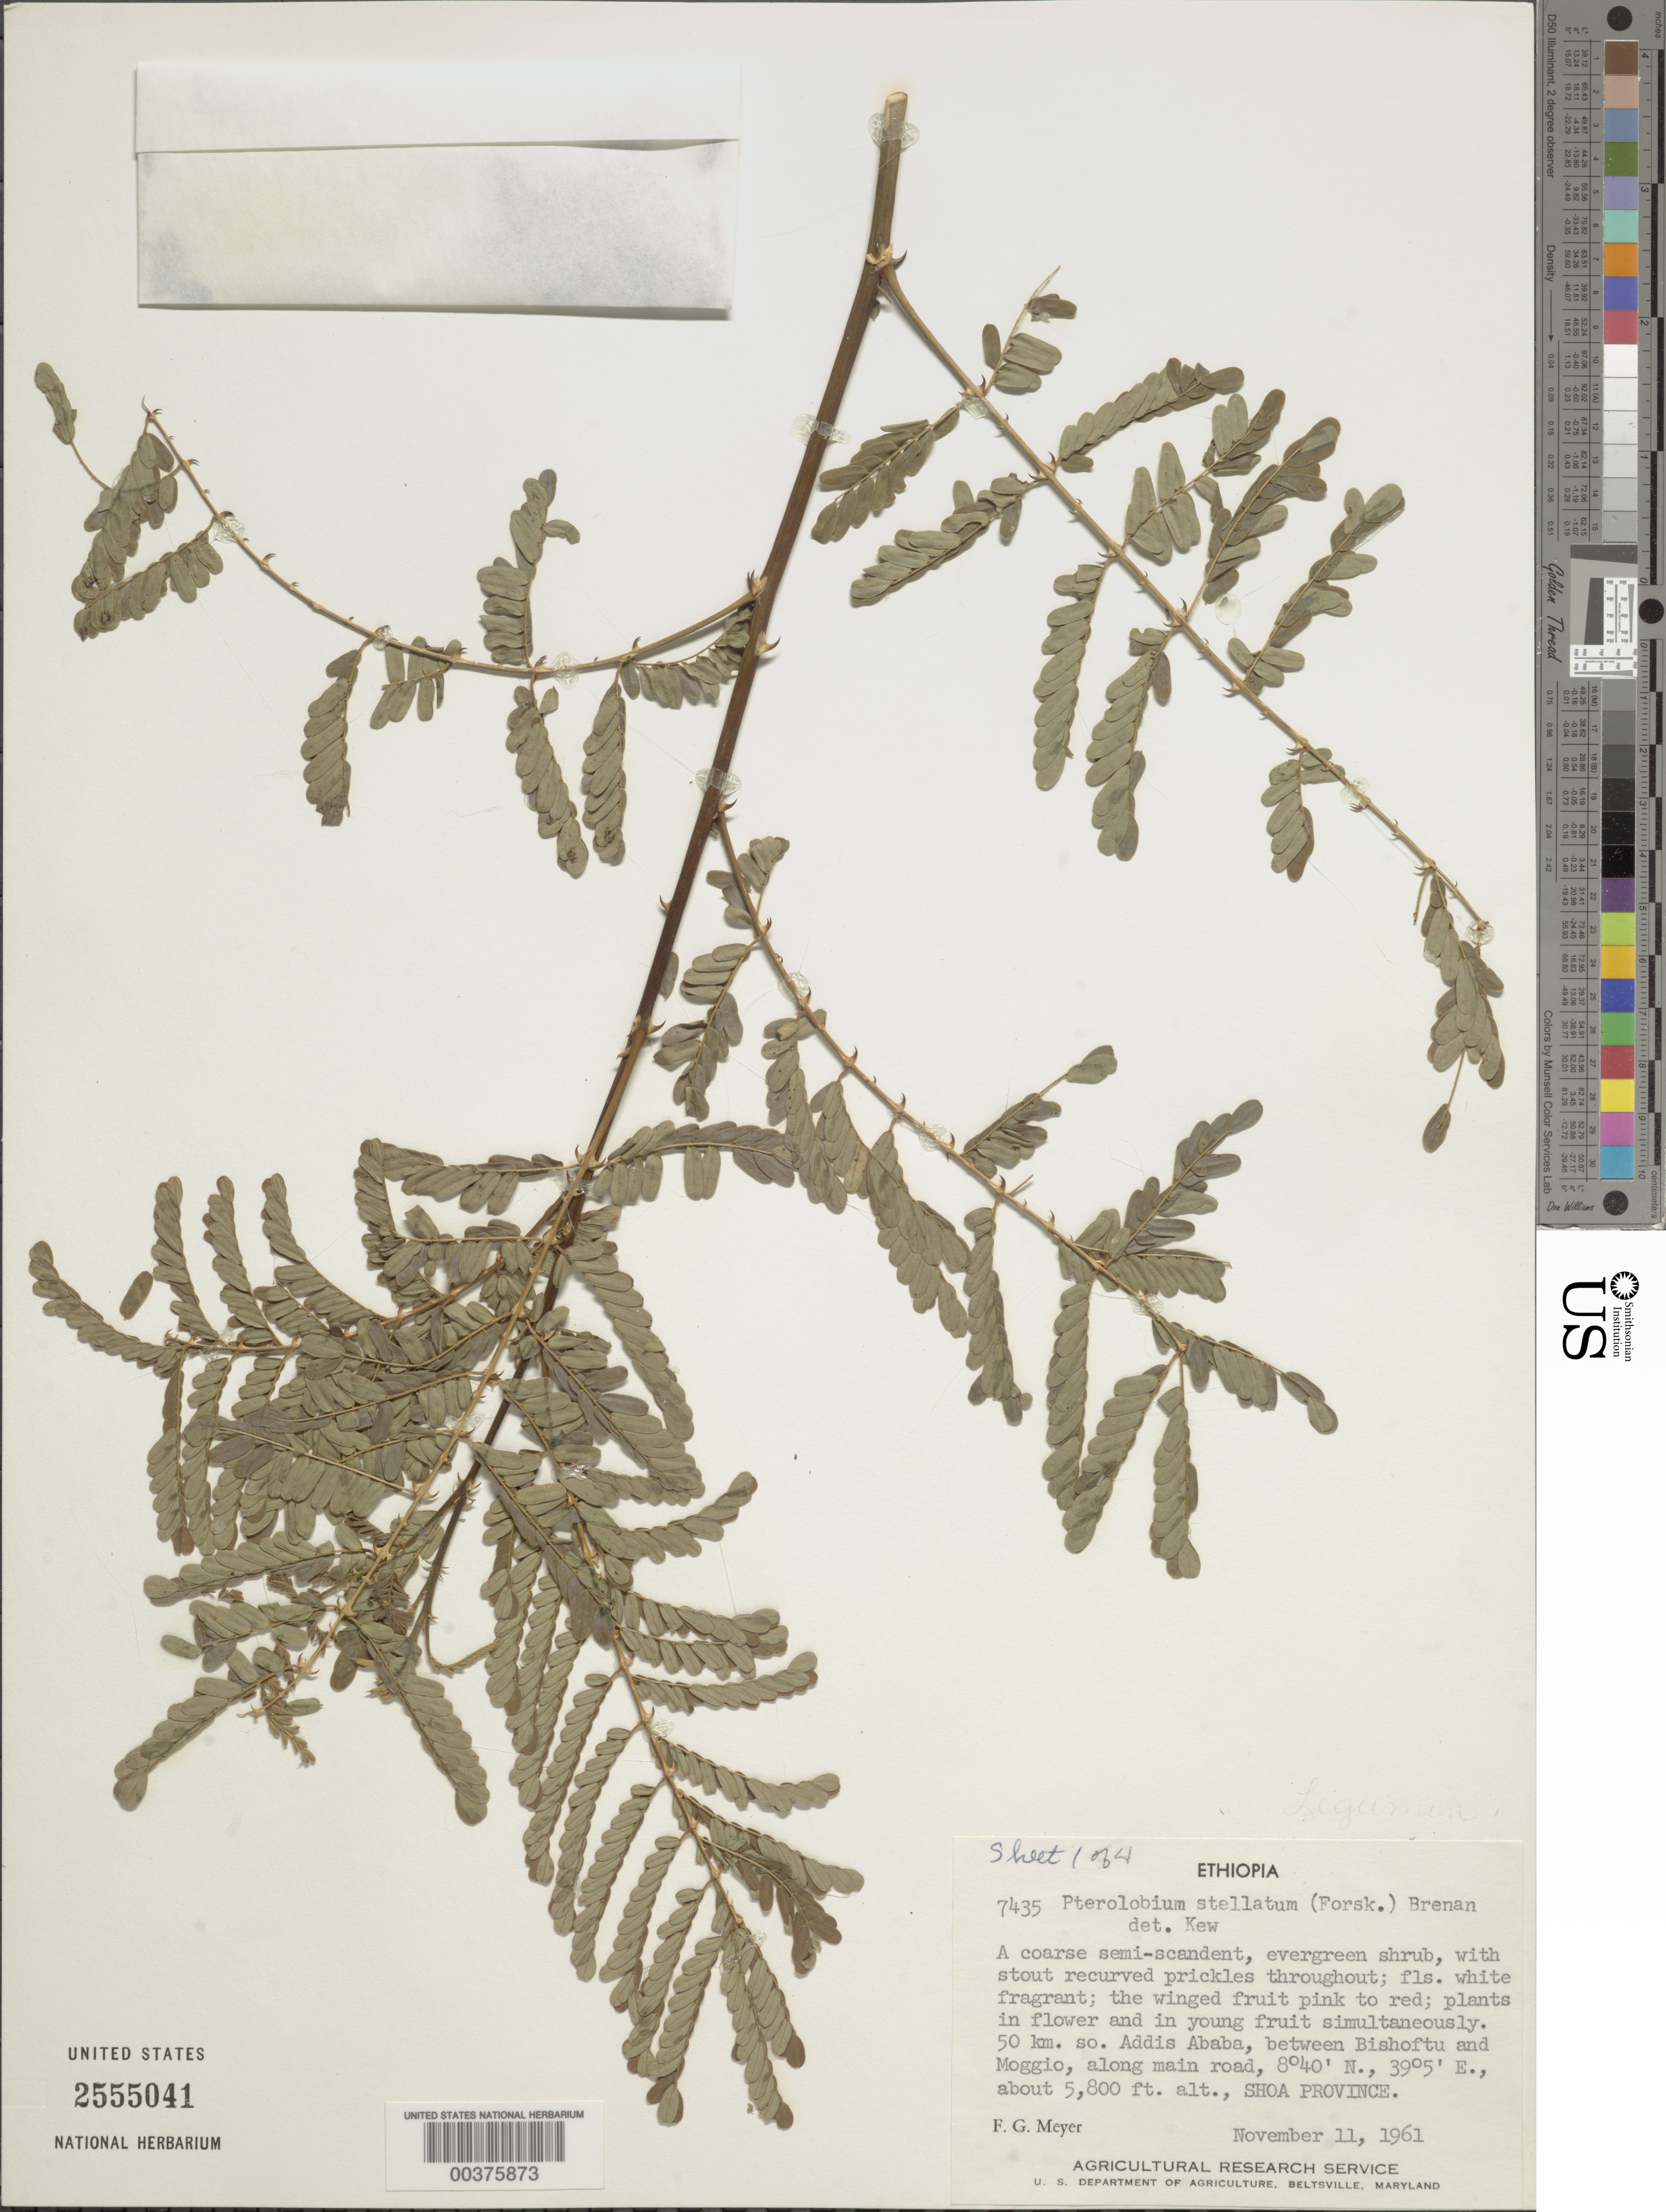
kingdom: Plantae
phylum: Tracheophyta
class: Magnoliopsida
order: Fabales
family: Fabaceae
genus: Pterolobium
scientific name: Pterolobium stellatum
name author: (Forssk.) Brenan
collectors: F. G. Meyer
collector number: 7435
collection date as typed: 11 Nov 1961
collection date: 1961-11-11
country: Ethiopia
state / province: Oromiya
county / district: Shewa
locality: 50 km s addis ababa, between bishoftu and moggio, along main road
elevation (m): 1768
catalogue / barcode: US 2555041